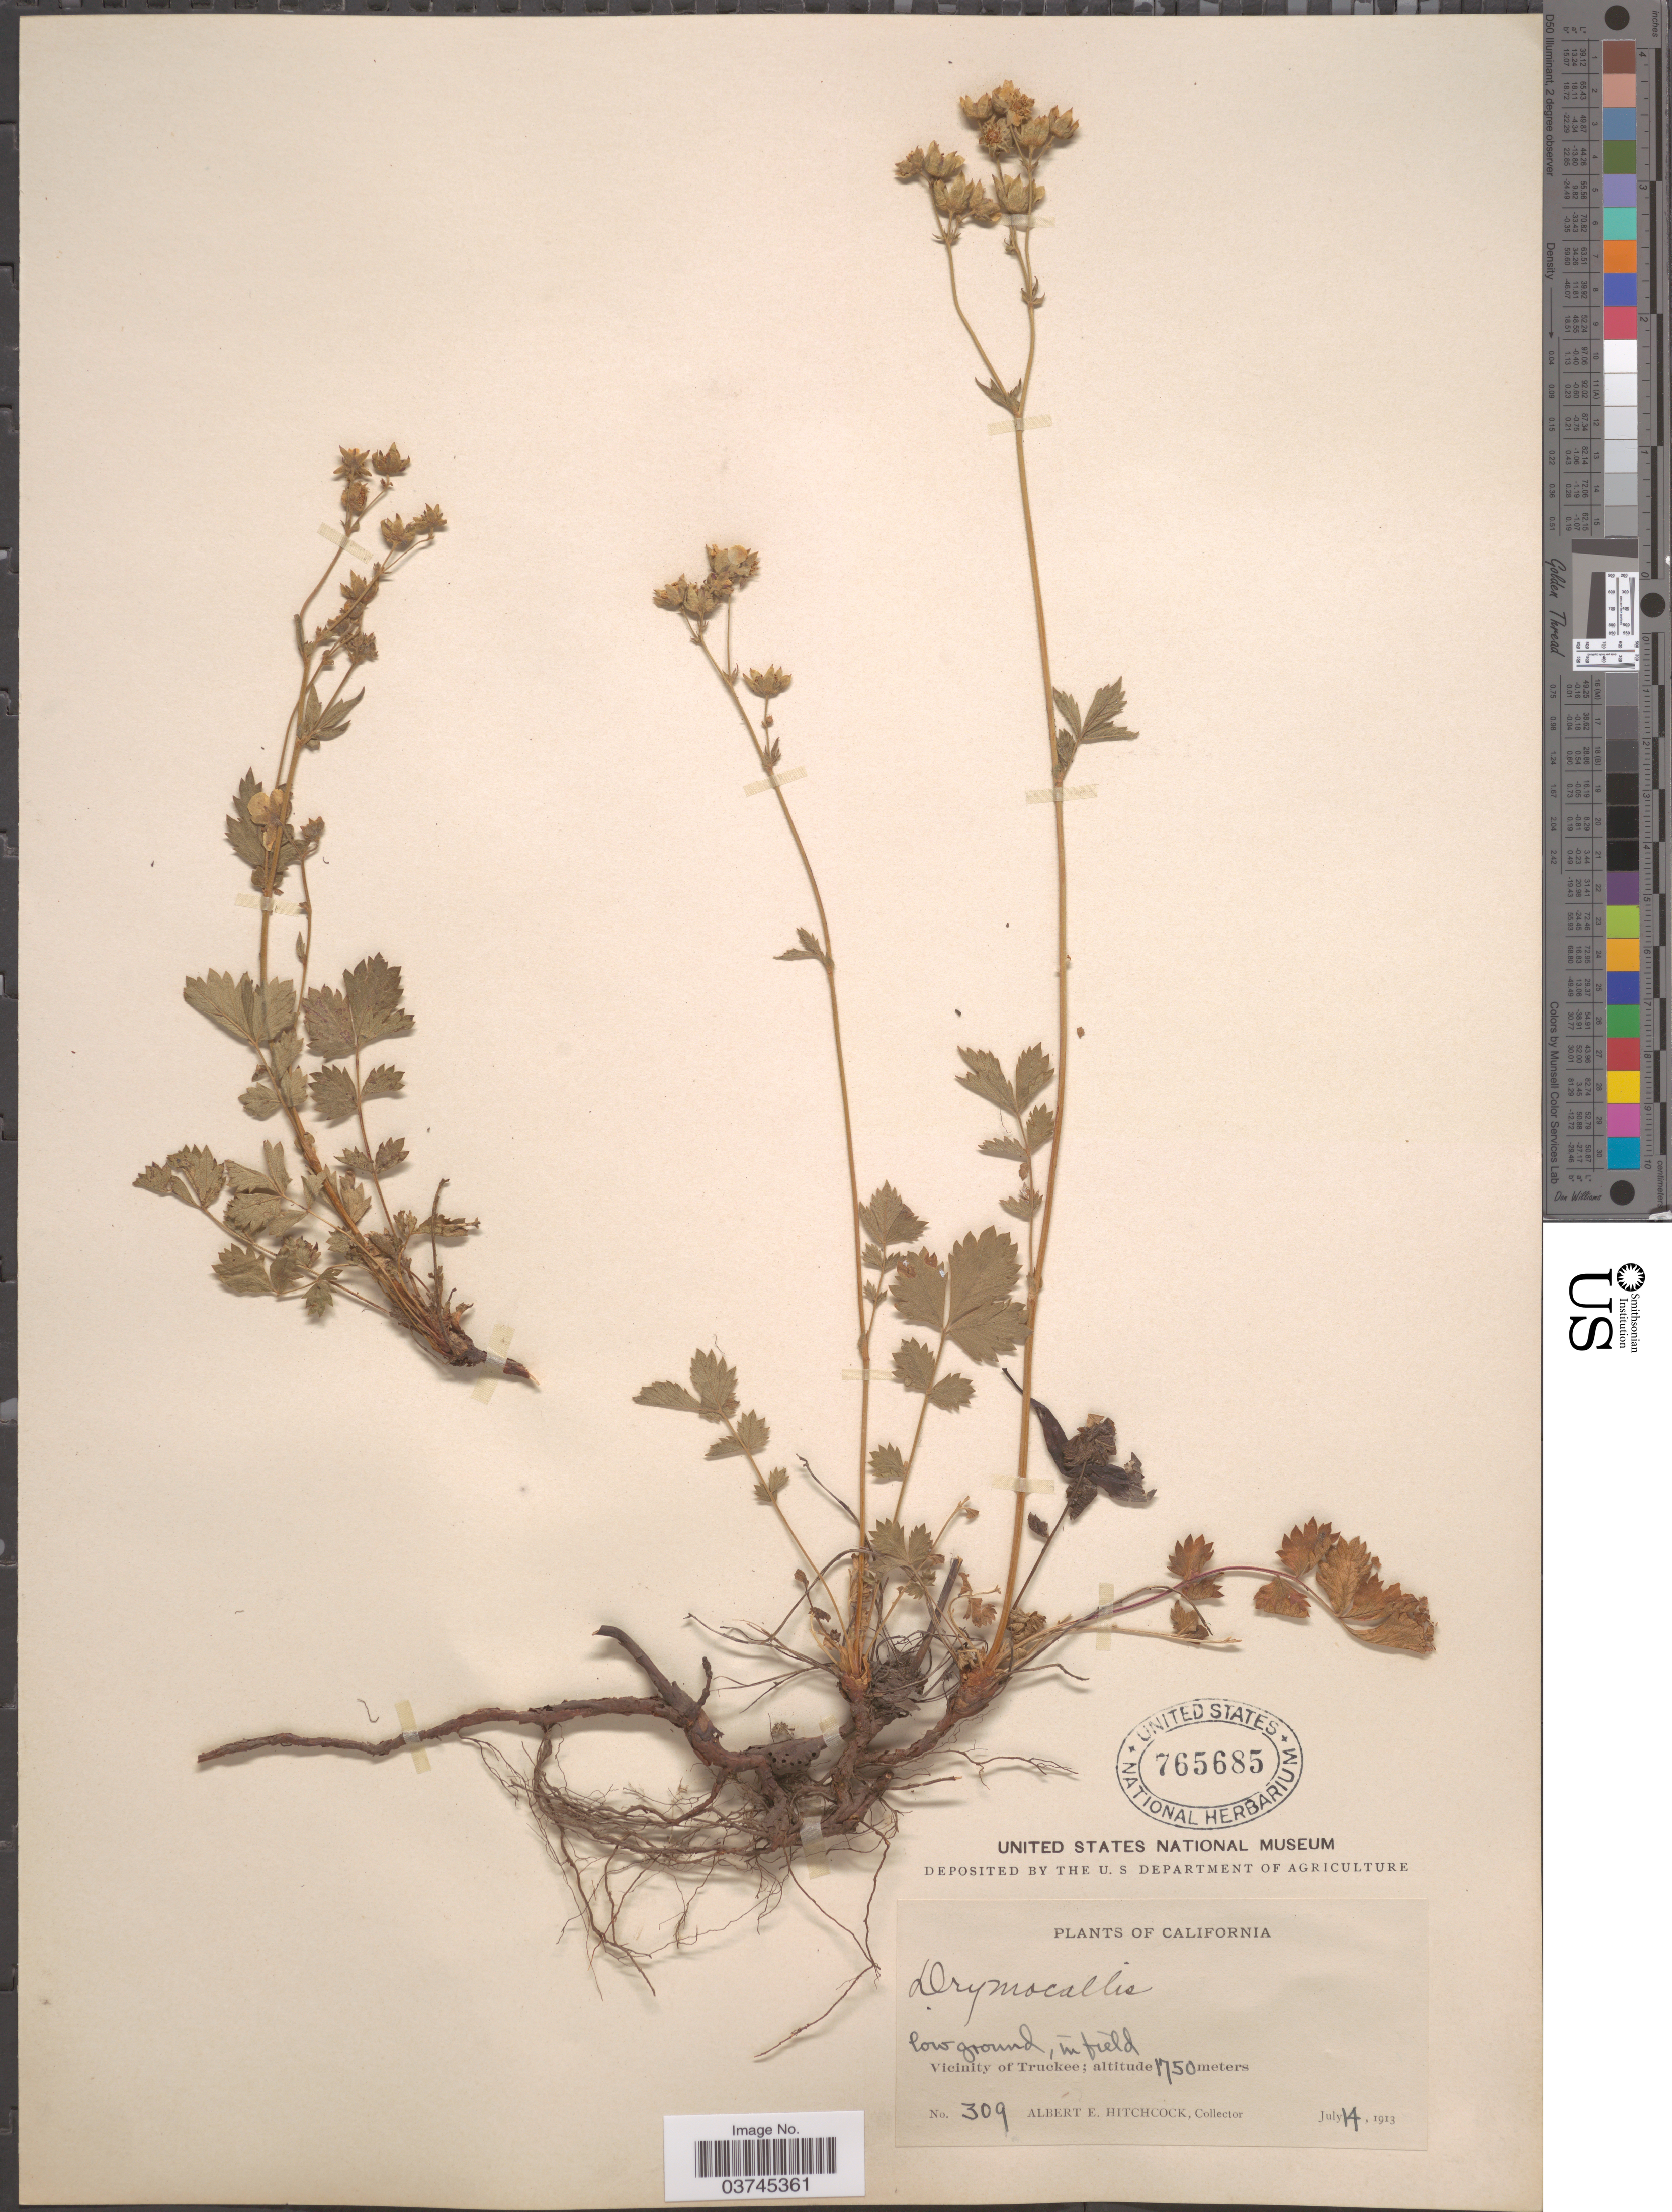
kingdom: Plantae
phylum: Tracheophyta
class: Magnoliopsida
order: Rosales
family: Rosaceae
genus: Drymocallis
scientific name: Drymocallis glandulosa subsp. reflexa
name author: (Greene) Soják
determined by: Strong, Mark T., (BOT), Smithsonian Institution - National Museum of Natural History (UNITED STATES)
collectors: A. Hitchcock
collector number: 309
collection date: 1913-07-14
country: United States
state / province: California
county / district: Nevada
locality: Vicinity of Truckee.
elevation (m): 1750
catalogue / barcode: US 765685